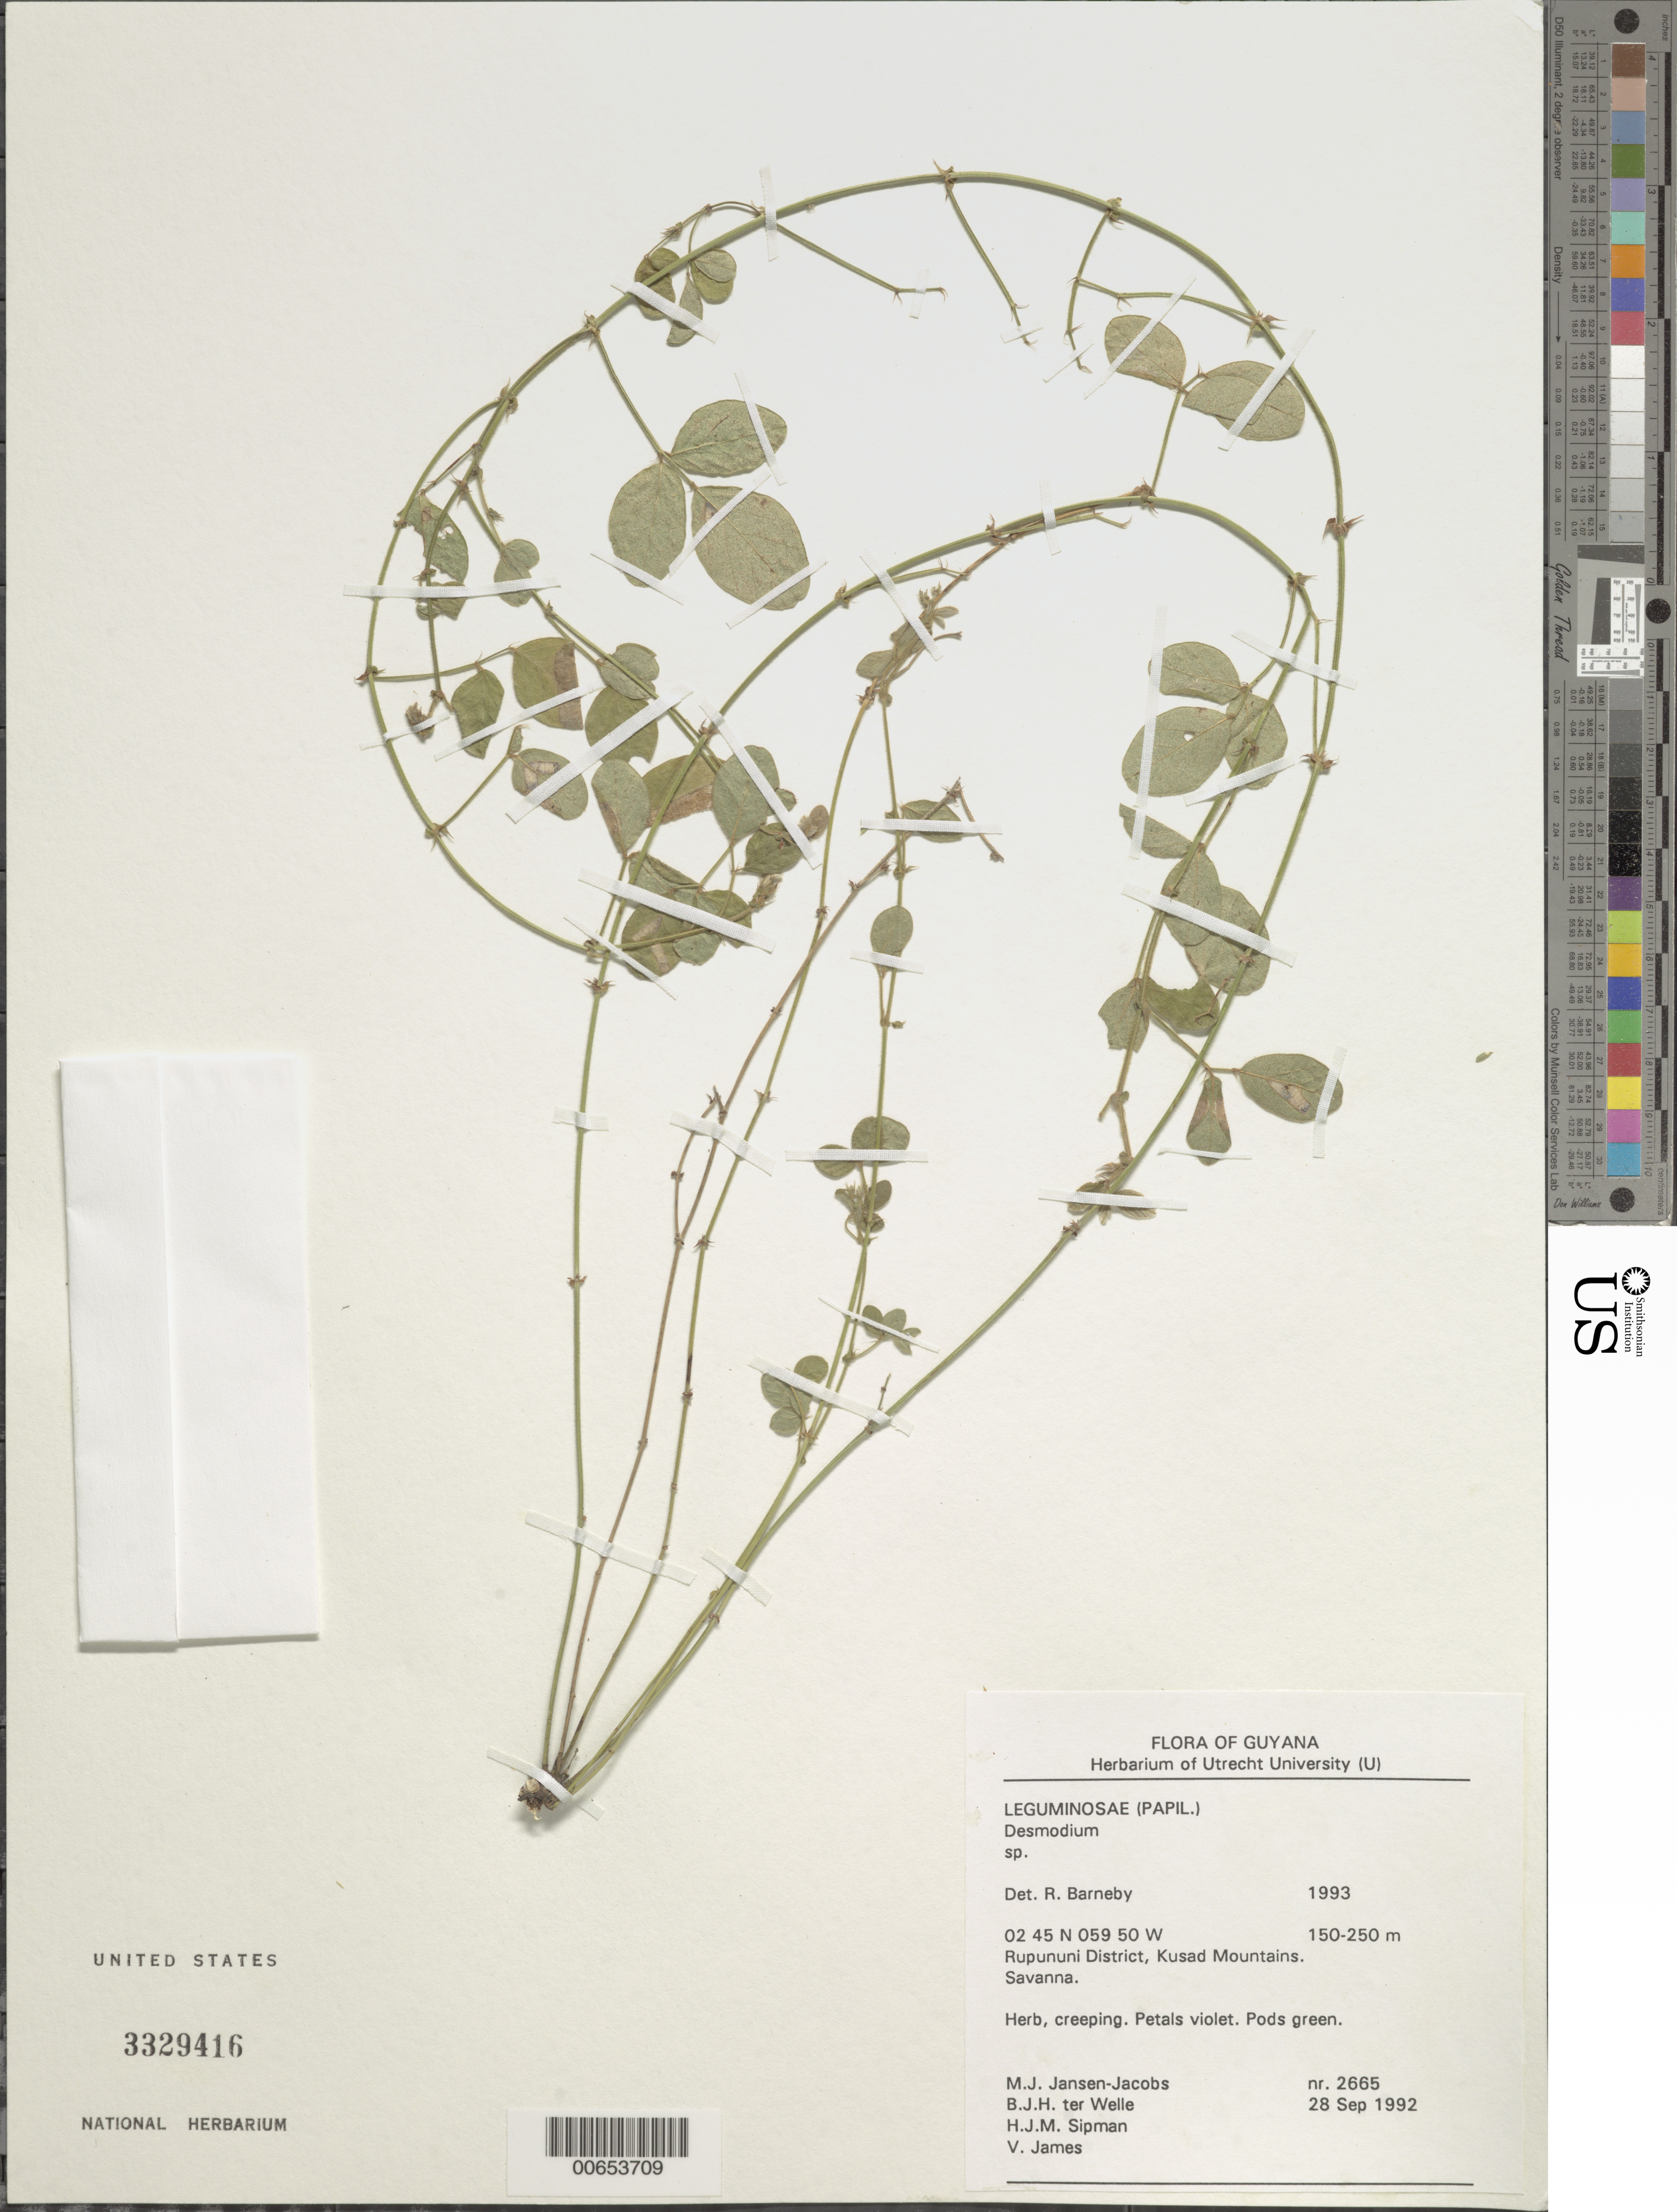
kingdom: Plantae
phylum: Tracheophyta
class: Magnoliopsida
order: Fabales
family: Fabaceae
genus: Desmodium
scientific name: Desmodium sp.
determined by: Barneby, Rupert C., (NY)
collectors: M. J. Jansen-Jacobs, B. Welle, H. J. M. Sipman & V. James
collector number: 2665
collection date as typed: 28-Sep-92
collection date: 1992-09-28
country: Guyana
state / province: U. Takutu-U. Essequibo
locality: Kusad Mountains, Rupununi District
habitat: Savanna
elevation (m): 150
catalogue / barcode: US 3329416